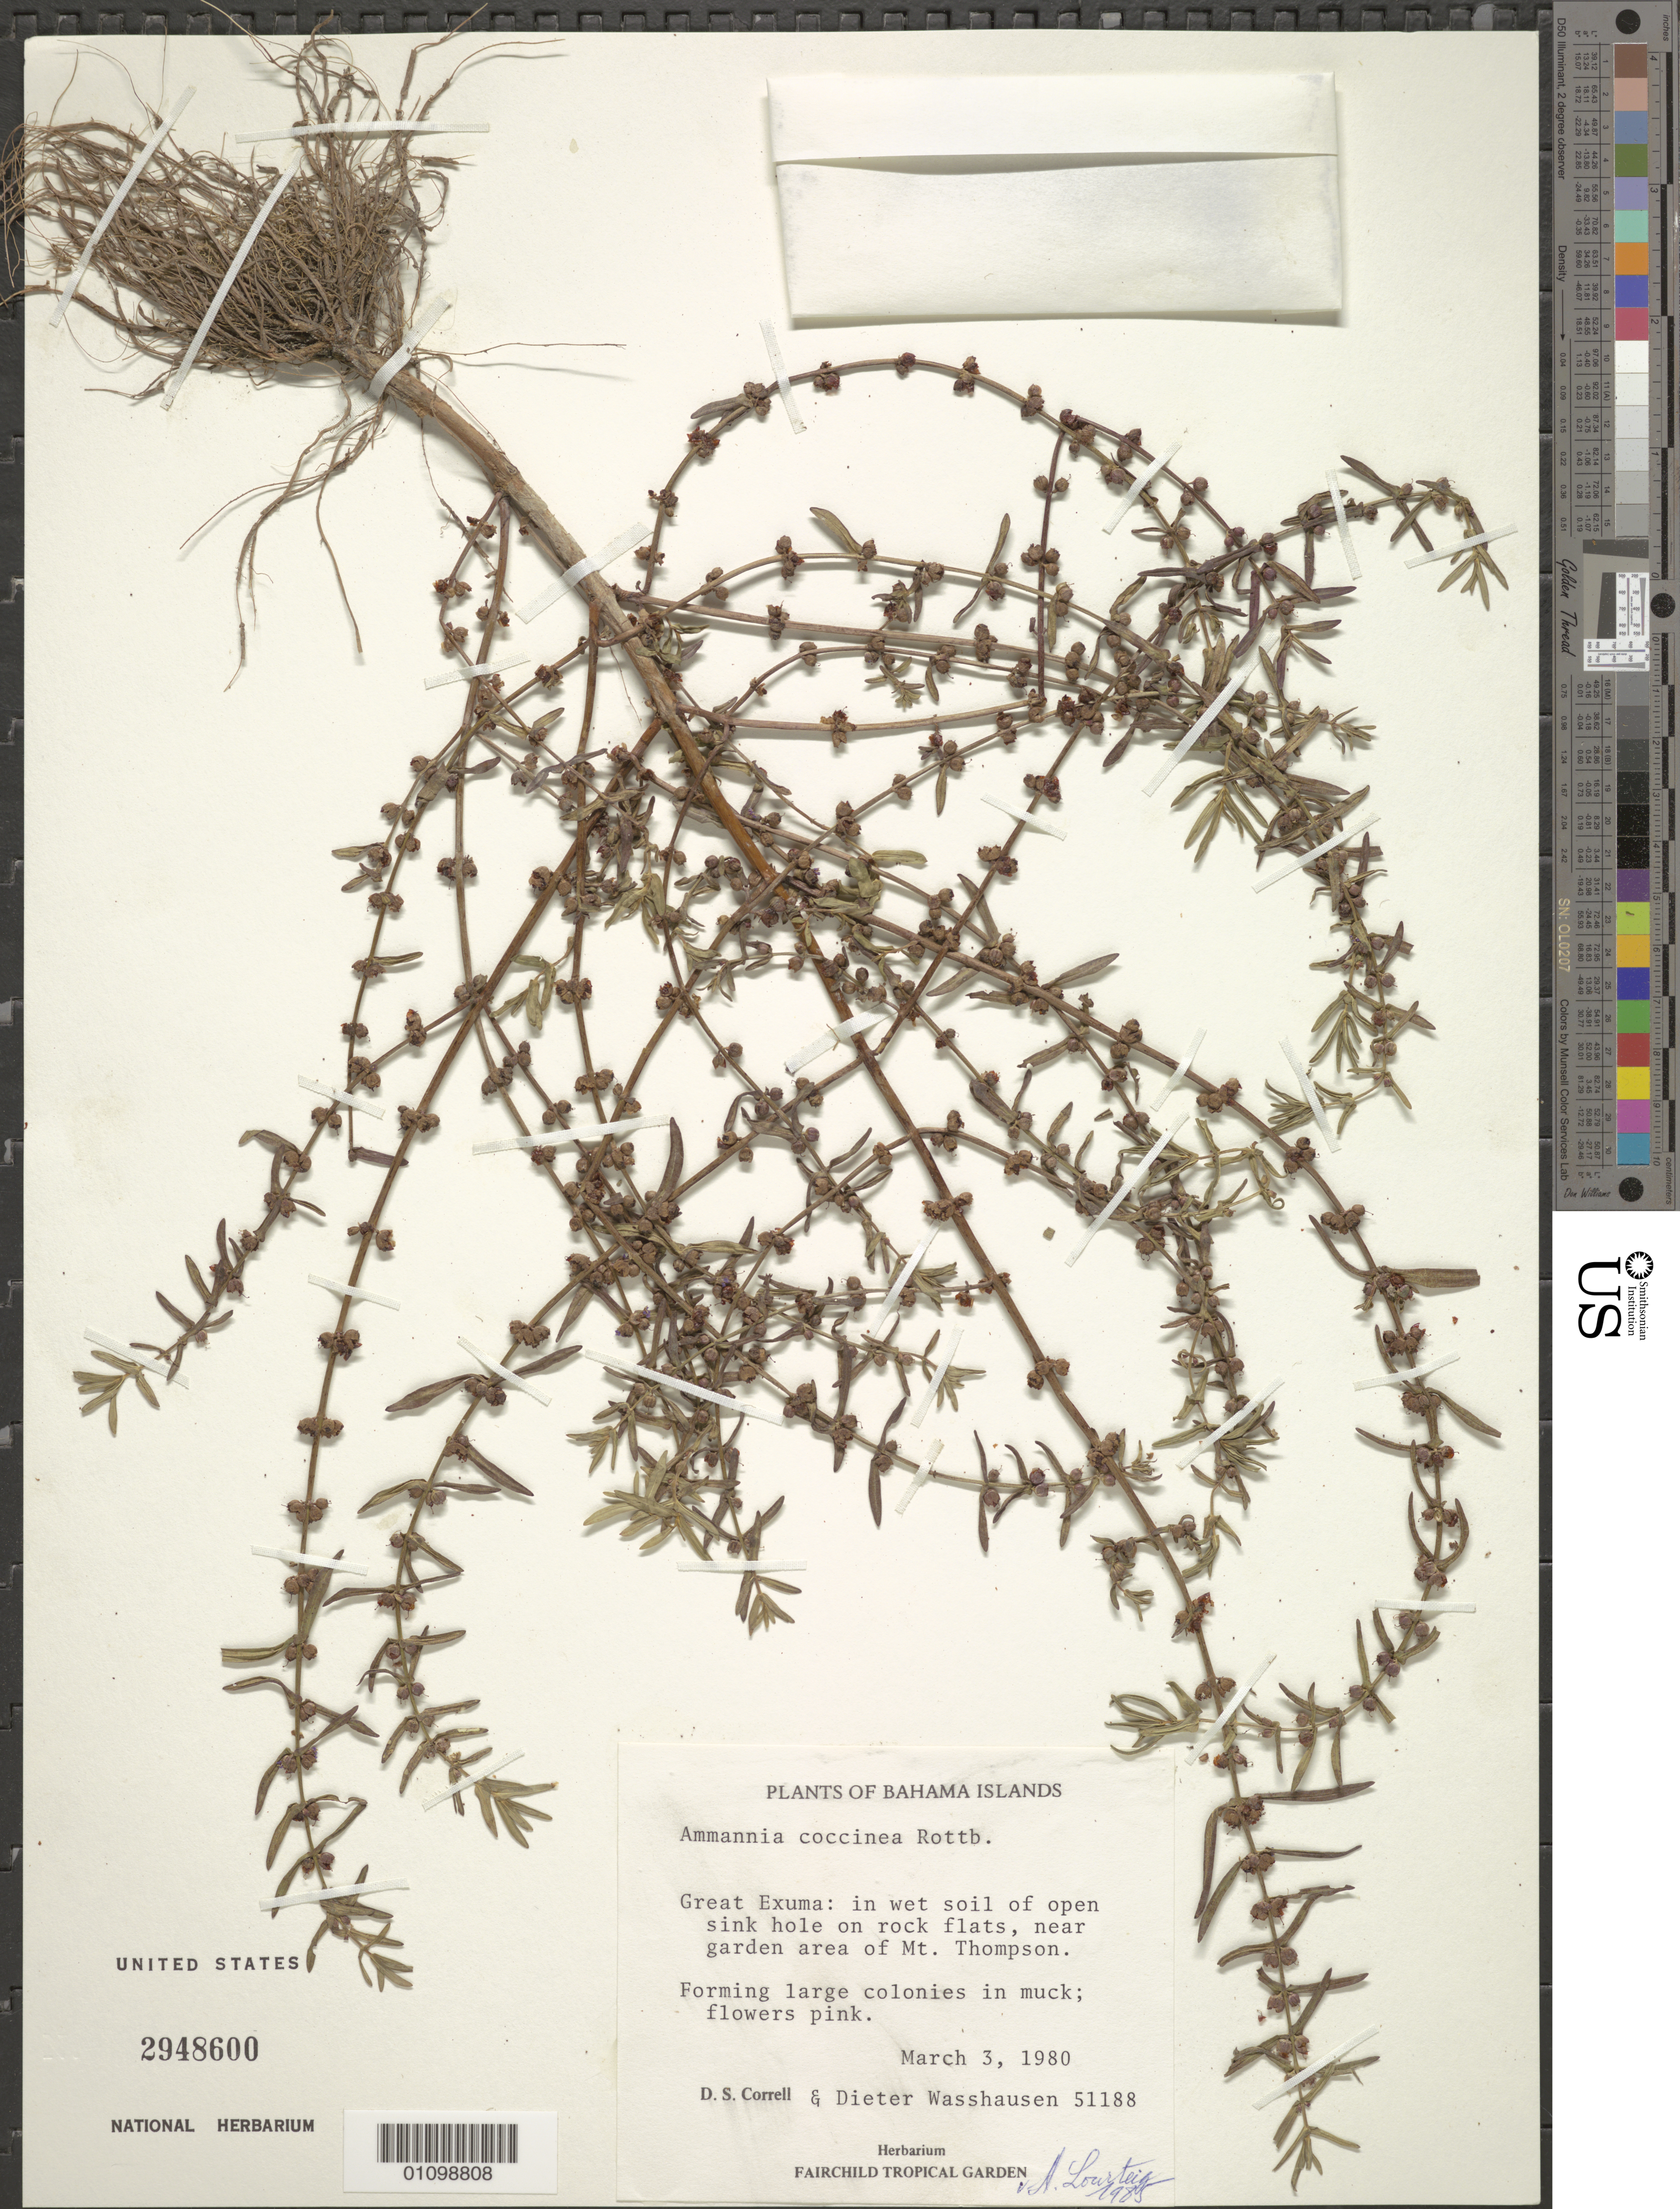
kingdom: Plantae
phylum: Tracheophyta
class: Magnoliopsida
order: Myrtales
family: Lythraceae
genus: Ammannia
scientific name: Ammannia coccinea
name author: Rottb.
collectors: D. S. Correll & D. C. Wasshausen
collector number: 51188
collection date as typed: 03 Mar 1980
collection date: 1980-03-03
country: Bahamas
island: Great Exuma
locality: In wet soil of open sink hole on rock flats, near garden area of Mt. Thompson.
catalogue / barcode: US 2948600